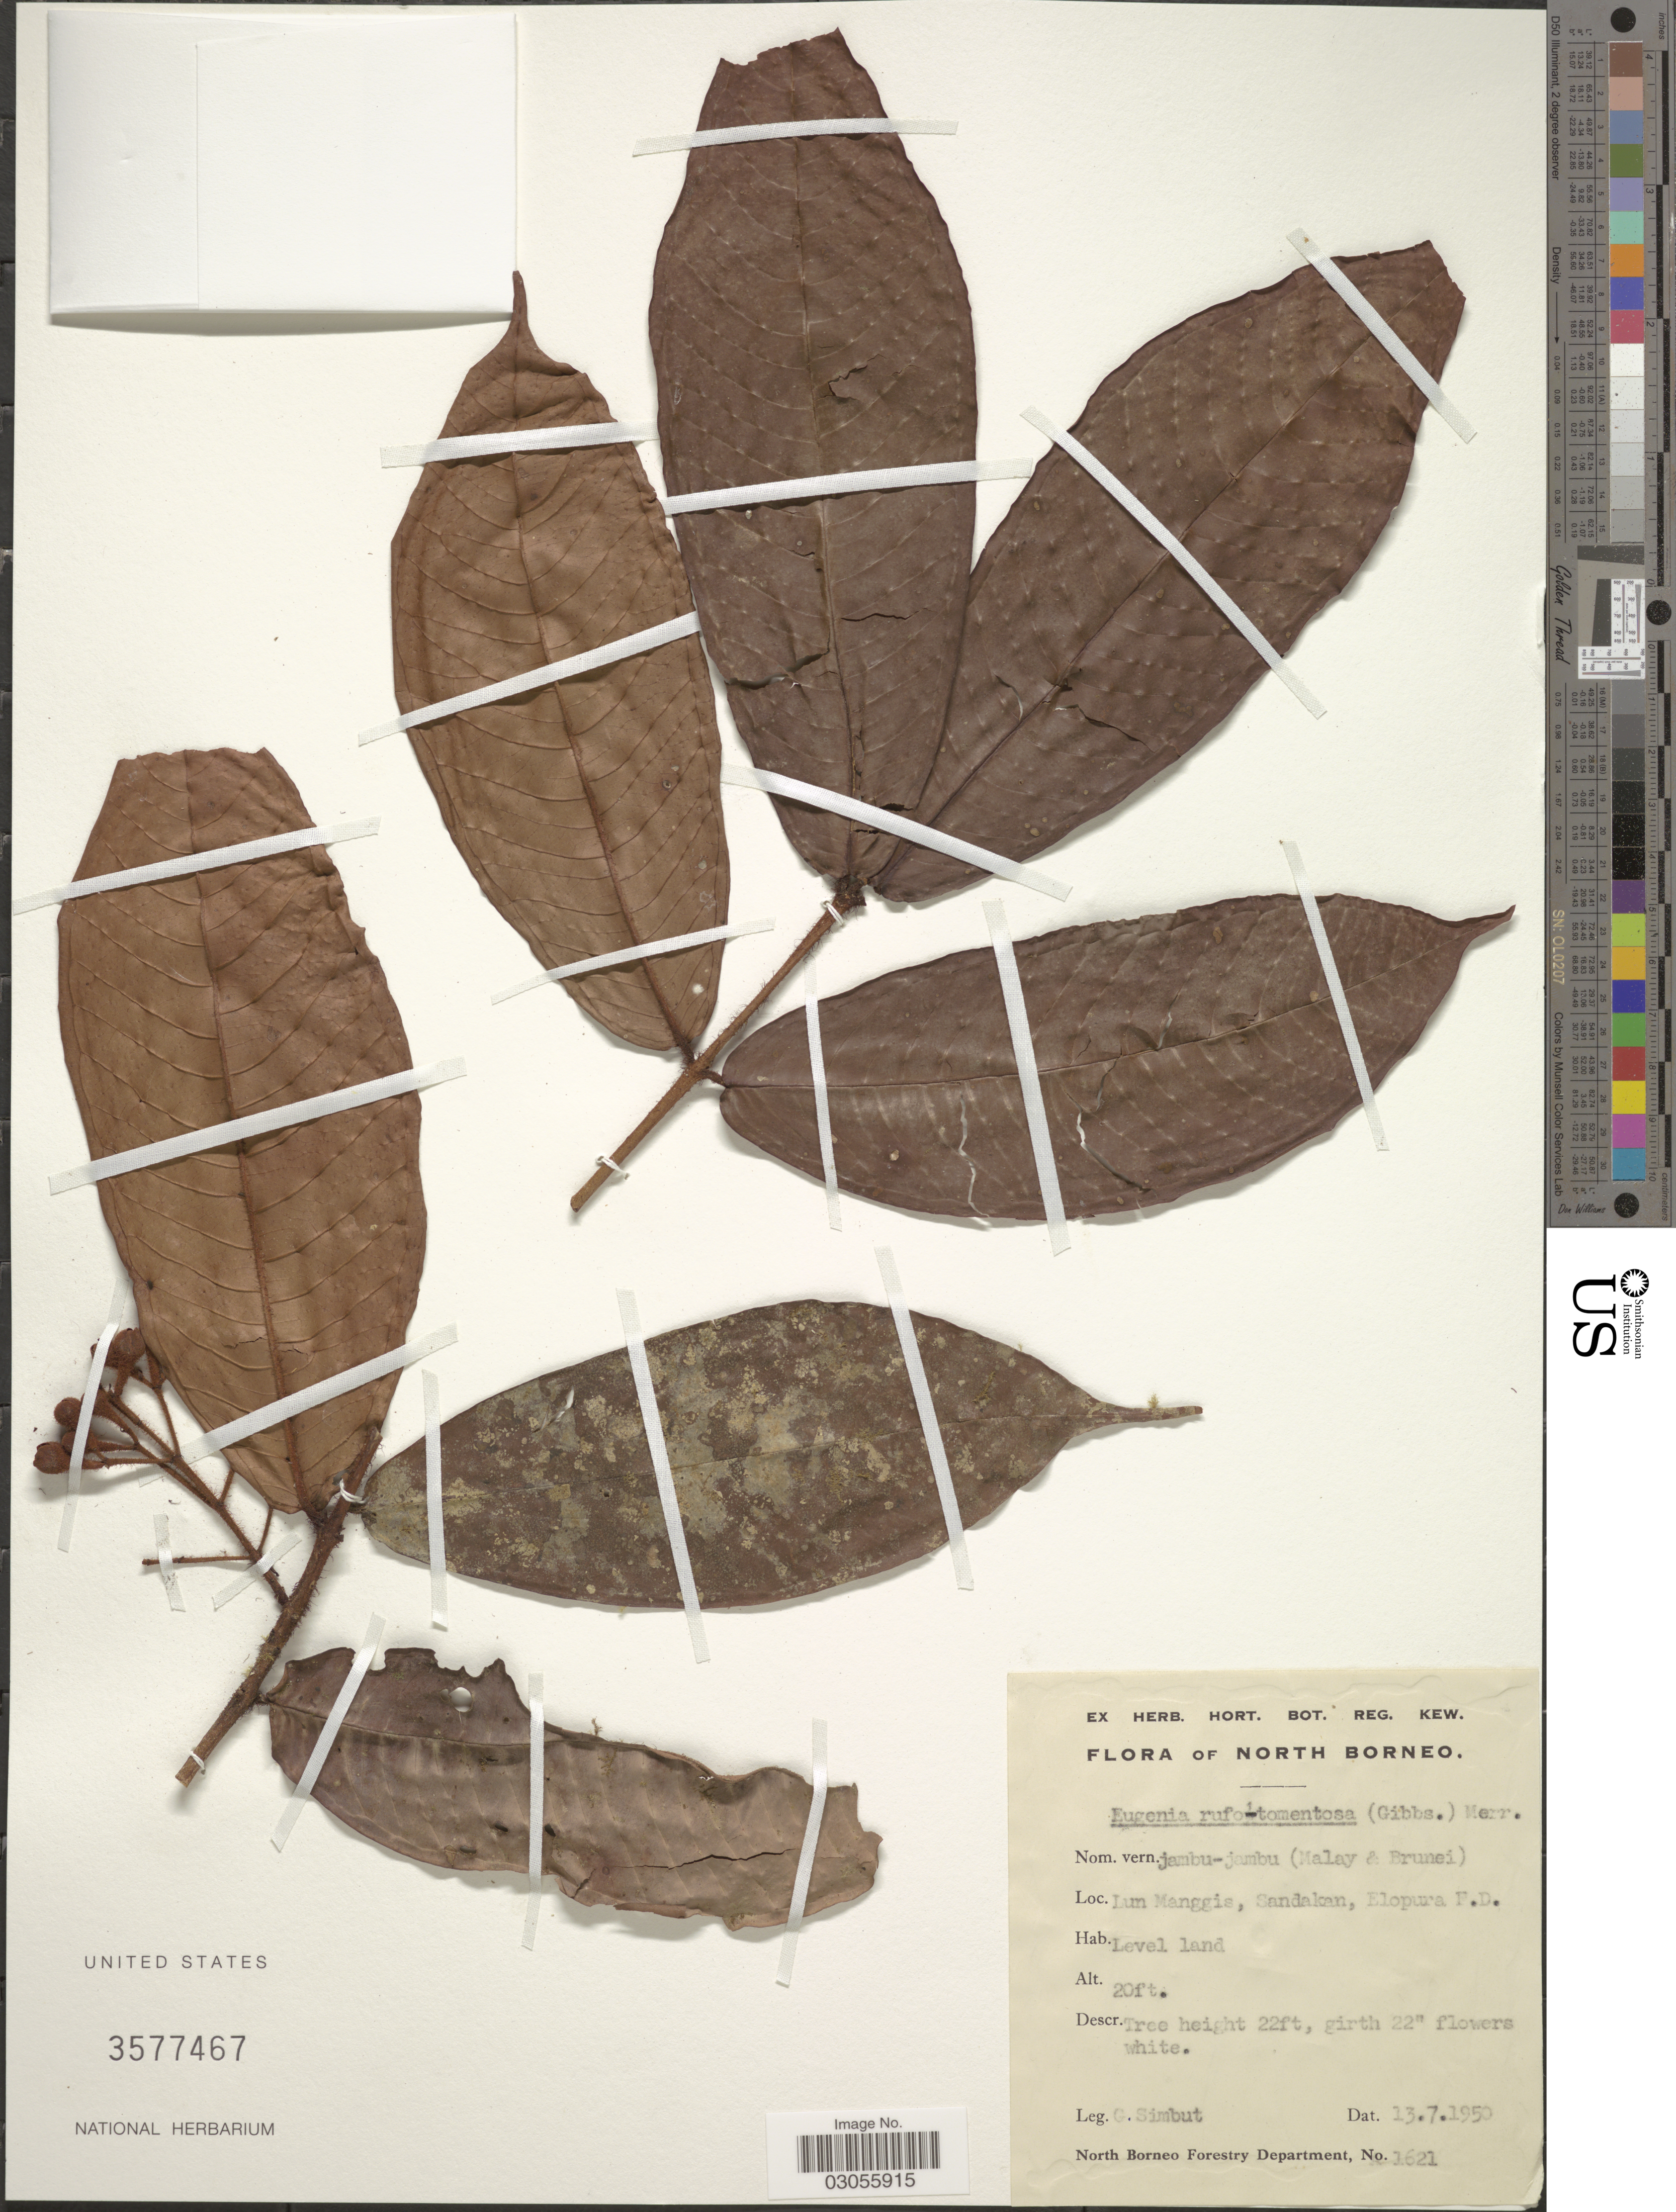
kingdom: Plantae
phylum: Tracheophyta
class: Magnoliopsida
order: Myrtales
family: Myrtaceae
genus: Syzygium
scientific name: Syzygium hirtum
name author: (Korth.) Merr. & L.M. Perry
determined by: Strong, Mark T., (BOT), Smithsonian Institution - National Museum of Natural History (UNITED STATES)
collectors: G. Simbut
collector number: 1621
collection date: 1950-07-13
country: Malaysia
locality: North Borneo. Lun Manggis, Sandakan, Elopura F.D.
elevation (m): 6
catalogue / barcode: US 3577467